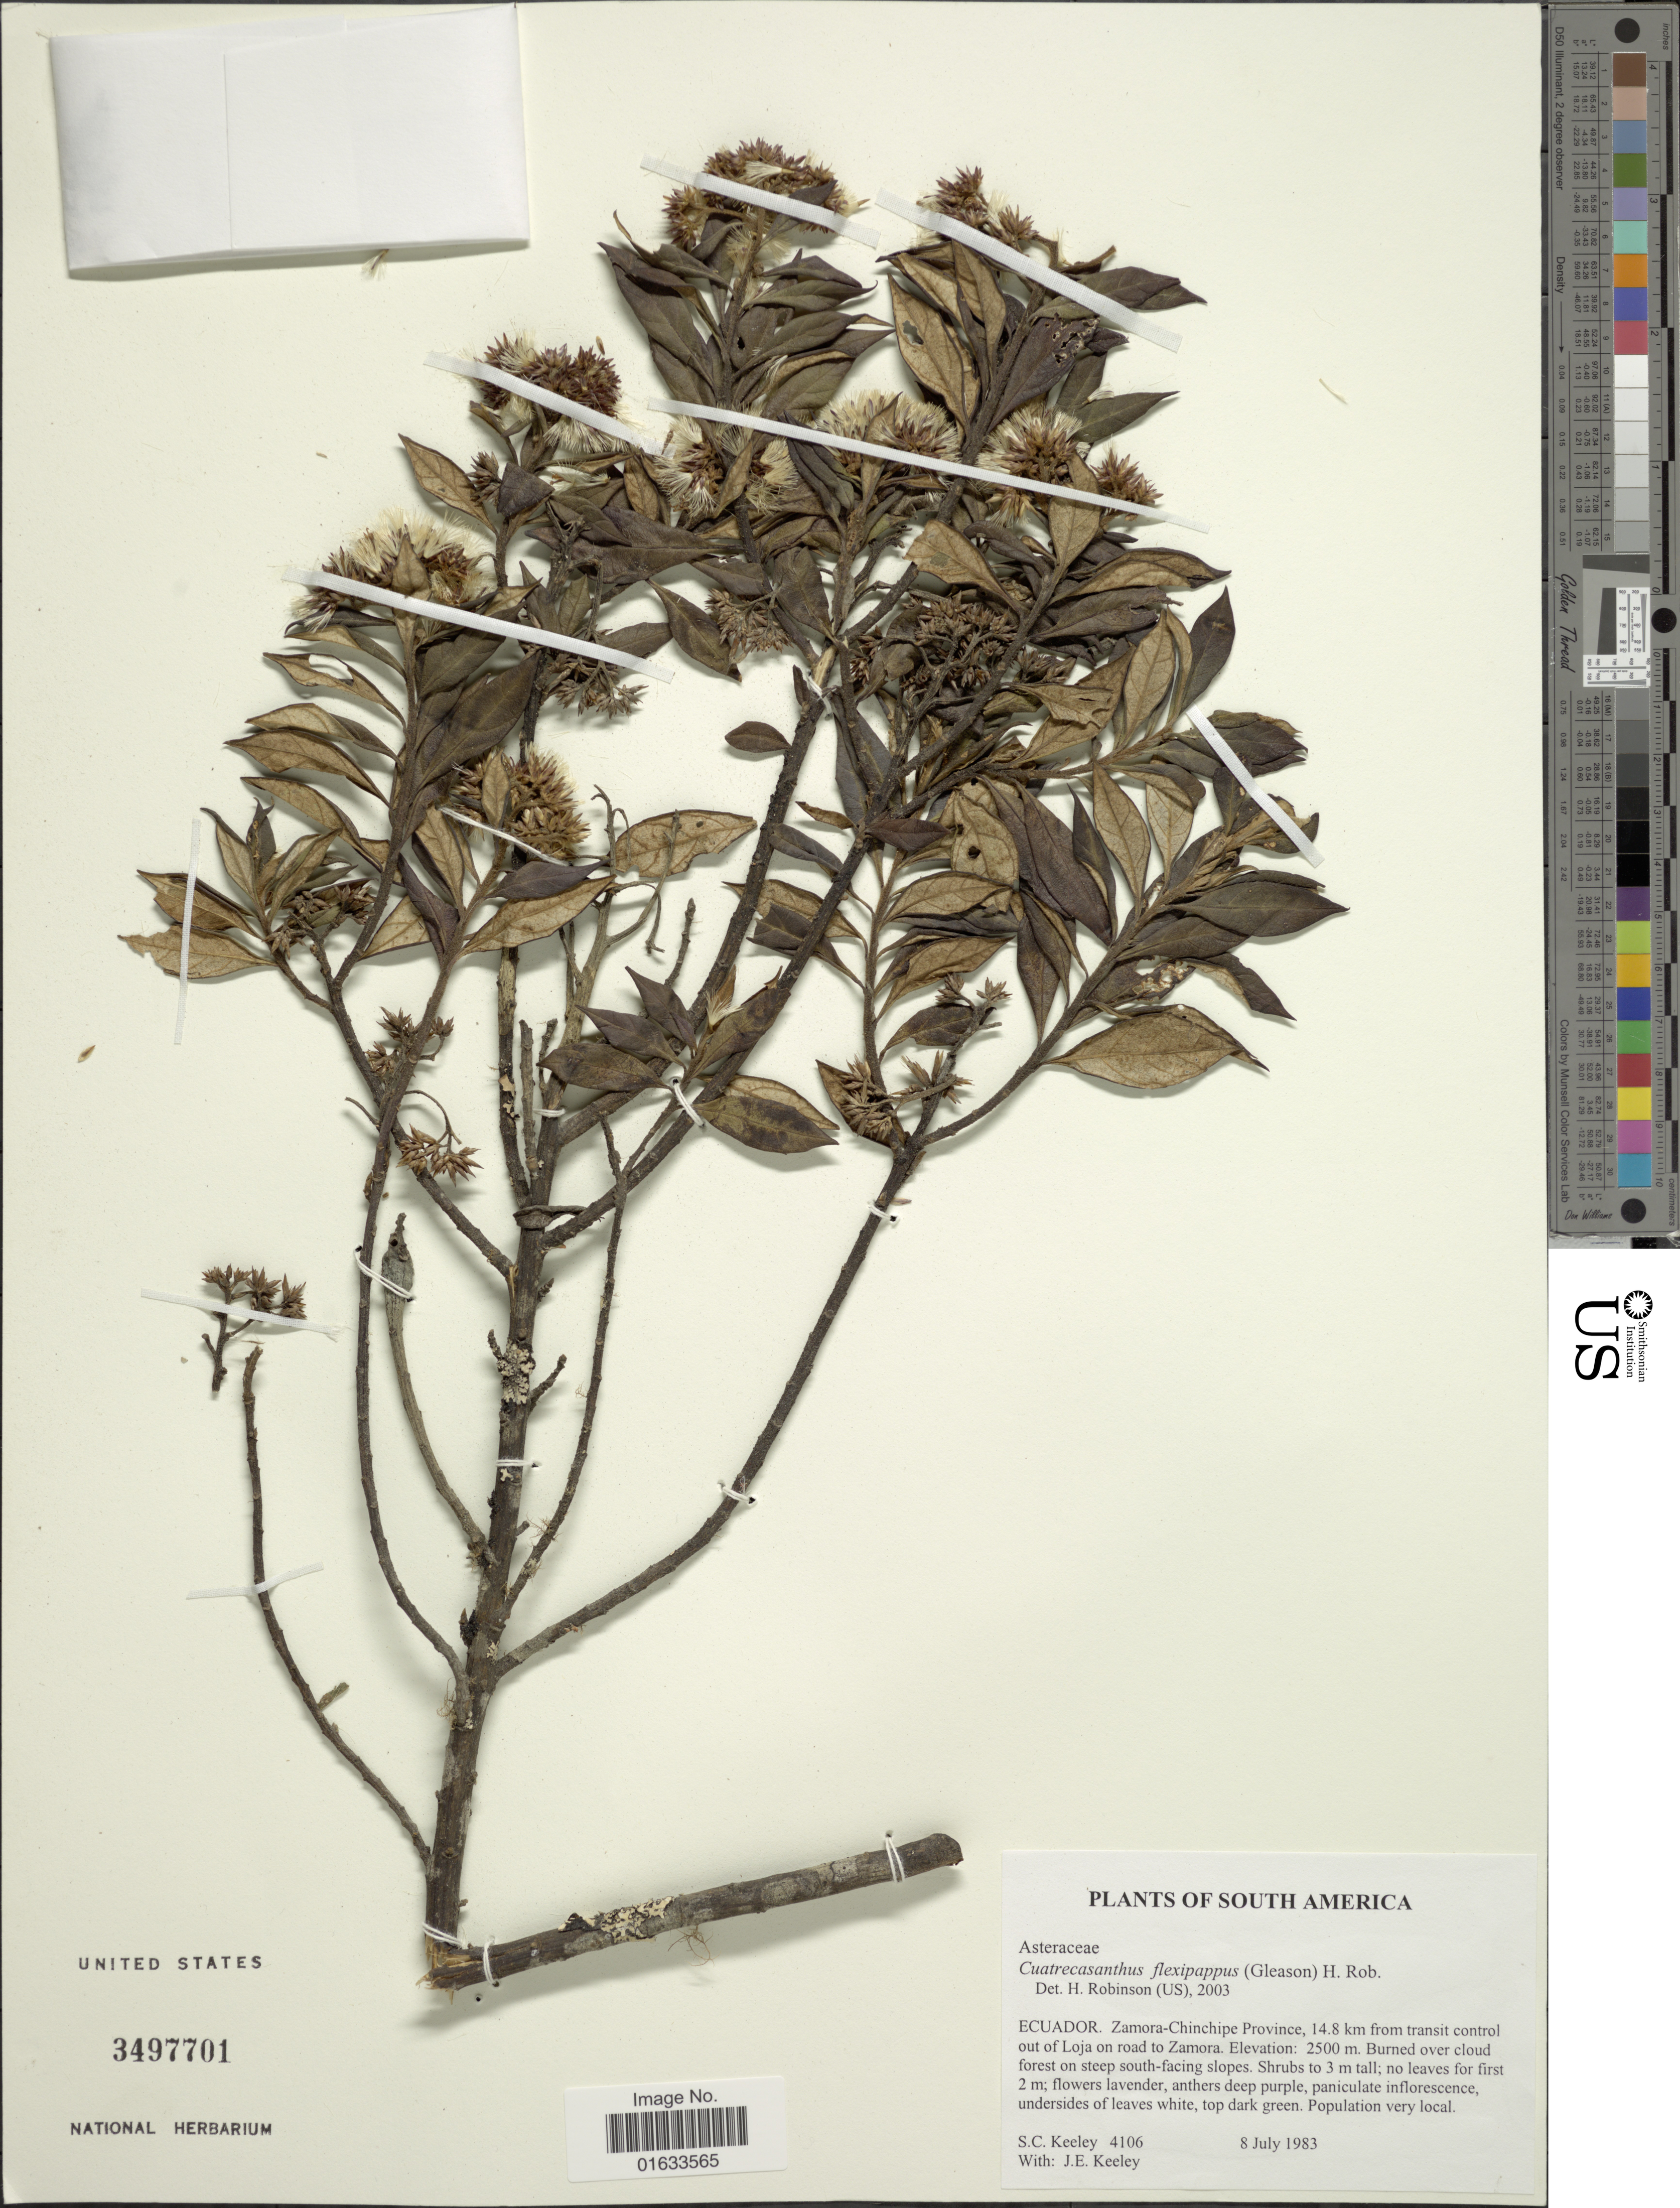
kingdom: Plantae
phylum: Tracheophyta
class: Magnoliopsida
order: Asterales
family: Asteraceae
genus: Cuatrecasanthus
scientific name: Cuatrecasanthus flexipappus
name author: (Gleason) H. Rob.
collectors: S. C. Keeley & J. E. Keeley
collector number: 4106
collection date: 1983-07-08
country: Ecuador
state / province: Zamora-Chinchipe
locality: Ecuador. Zamora-Chinchipe Province, 14.8 km from transit control out of Loja on road to Zamora.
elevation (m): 2500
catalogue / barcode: US 3497701